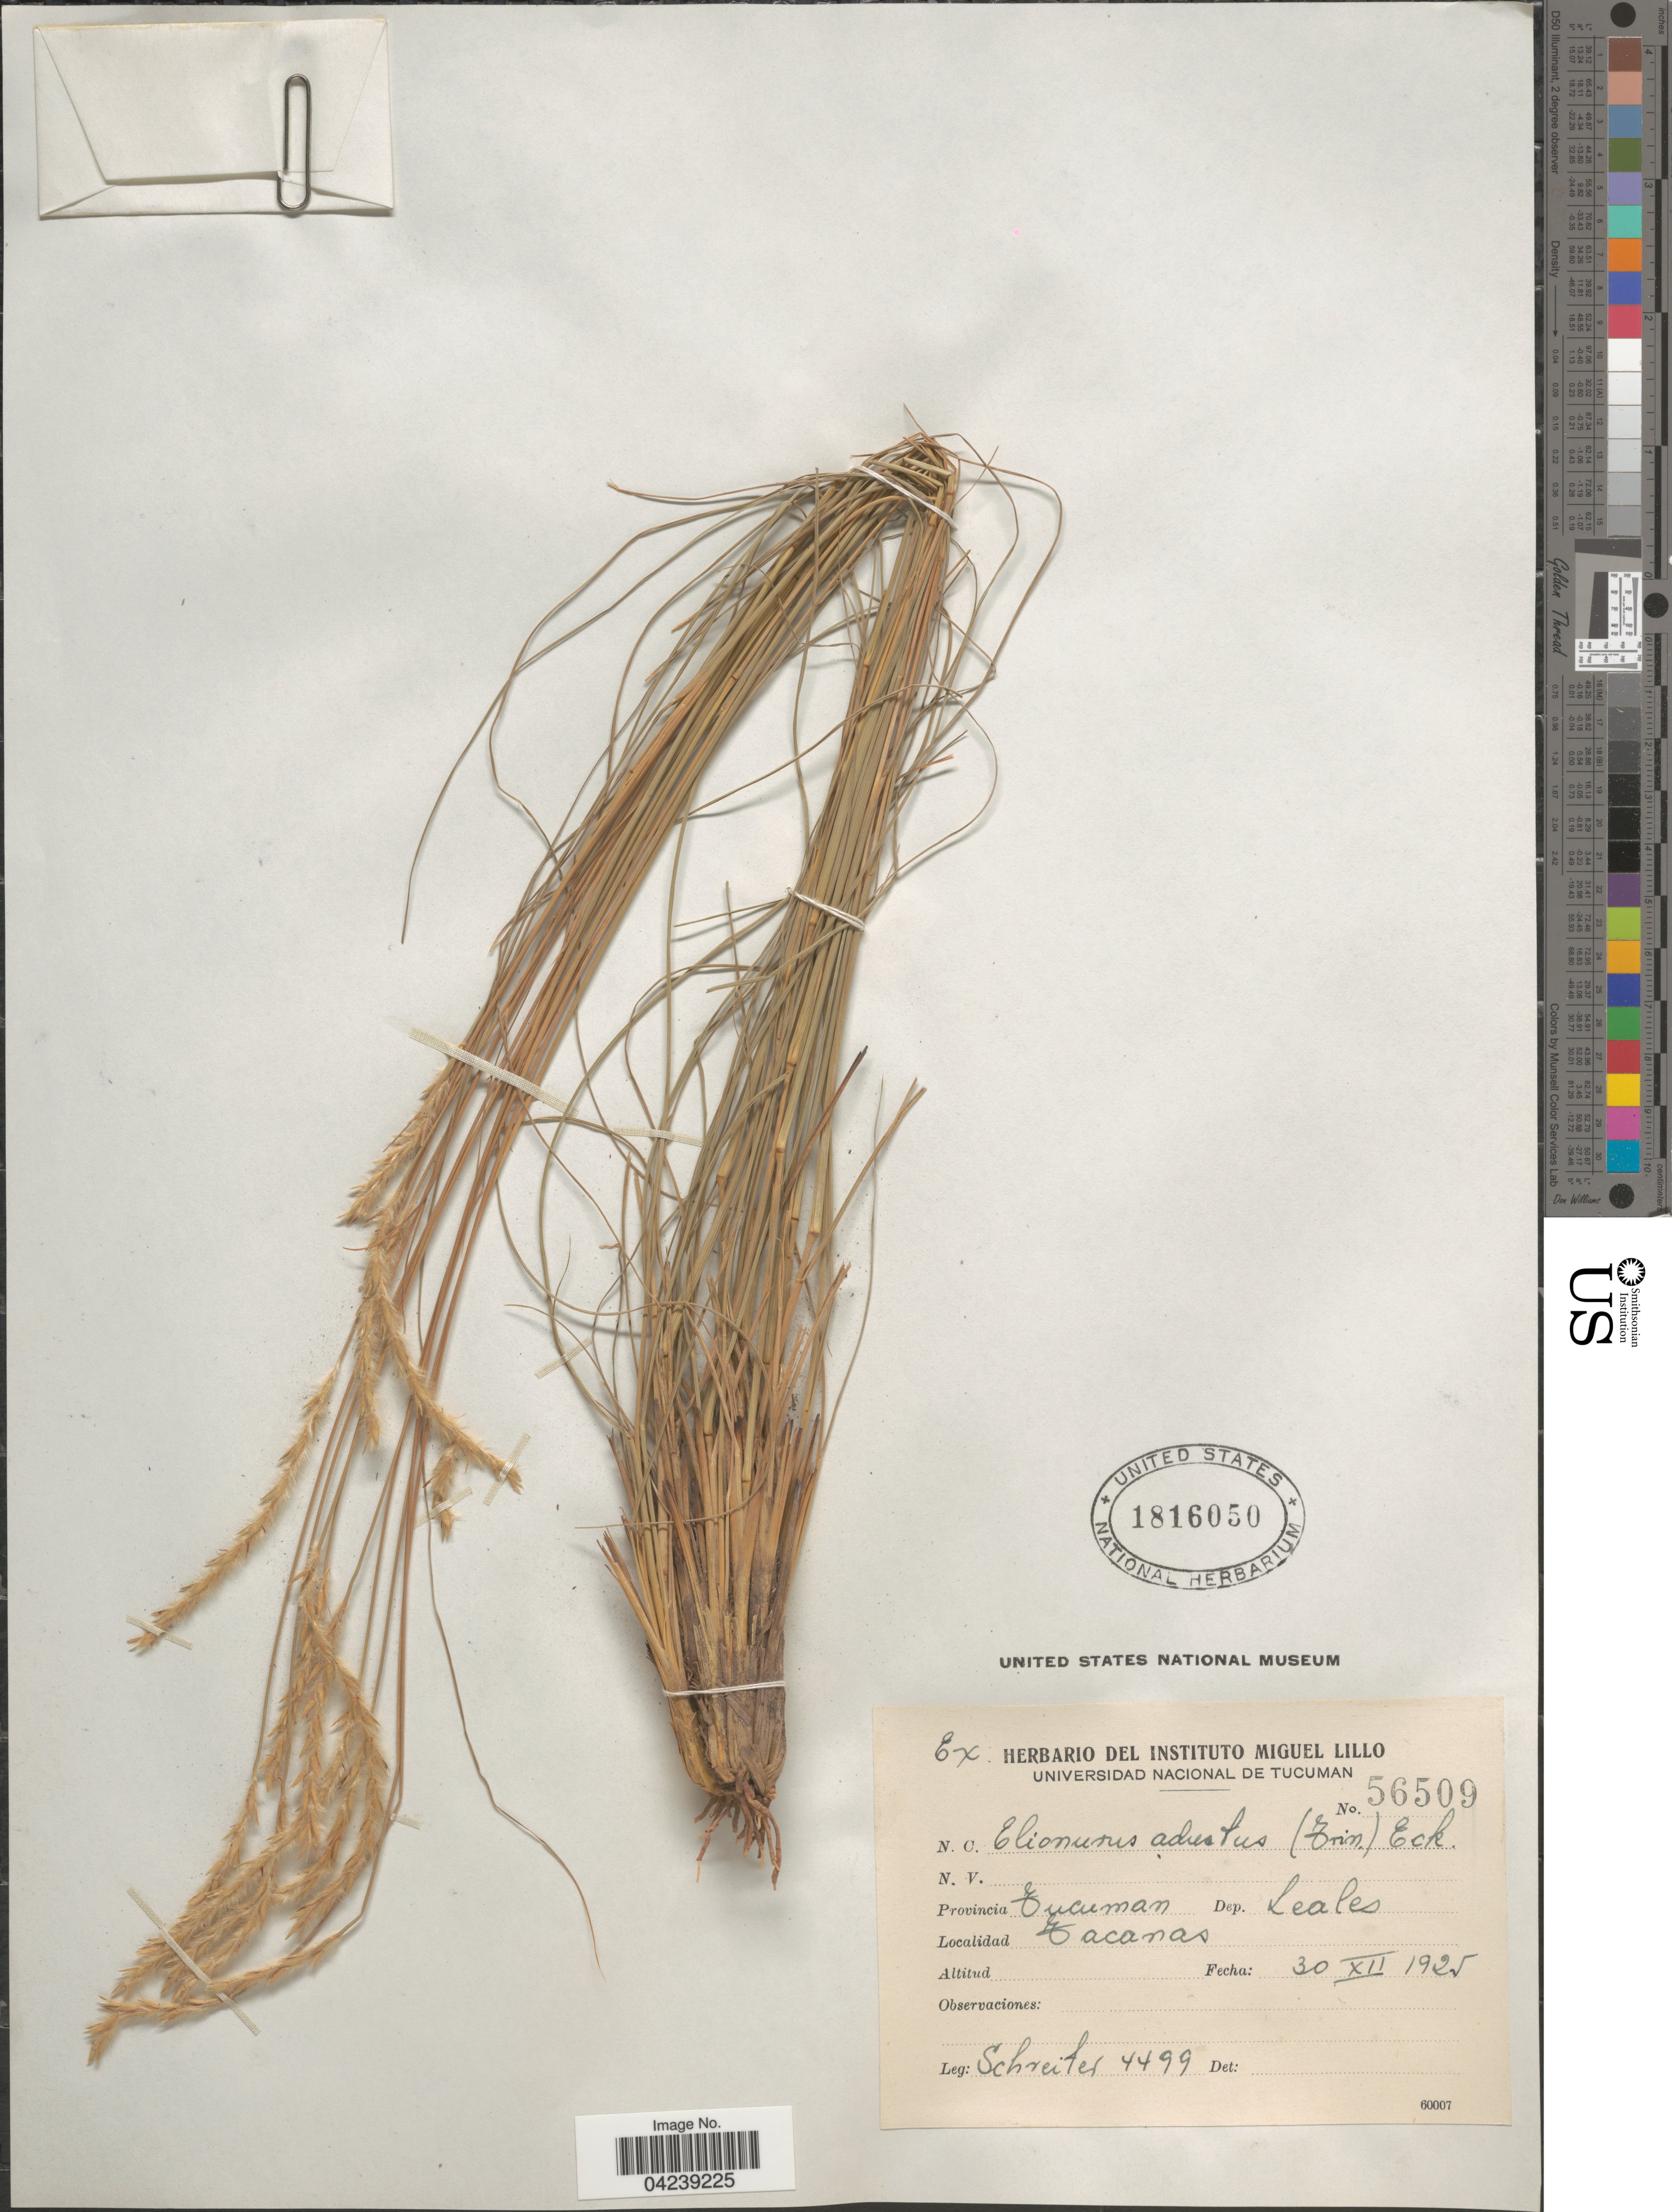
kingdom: Plantae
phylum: Tracheophyta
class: Liliopsida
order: Poales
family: Poaceae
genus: Elionurus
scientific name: Elionurus muticus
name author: (Spreng.) Kuntze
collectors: -. Schreiter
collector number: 4499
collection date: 1925-12-30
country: Argentina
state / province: Tucuman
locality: Dep. Leales. Tacanas.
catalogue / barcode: US 1816050